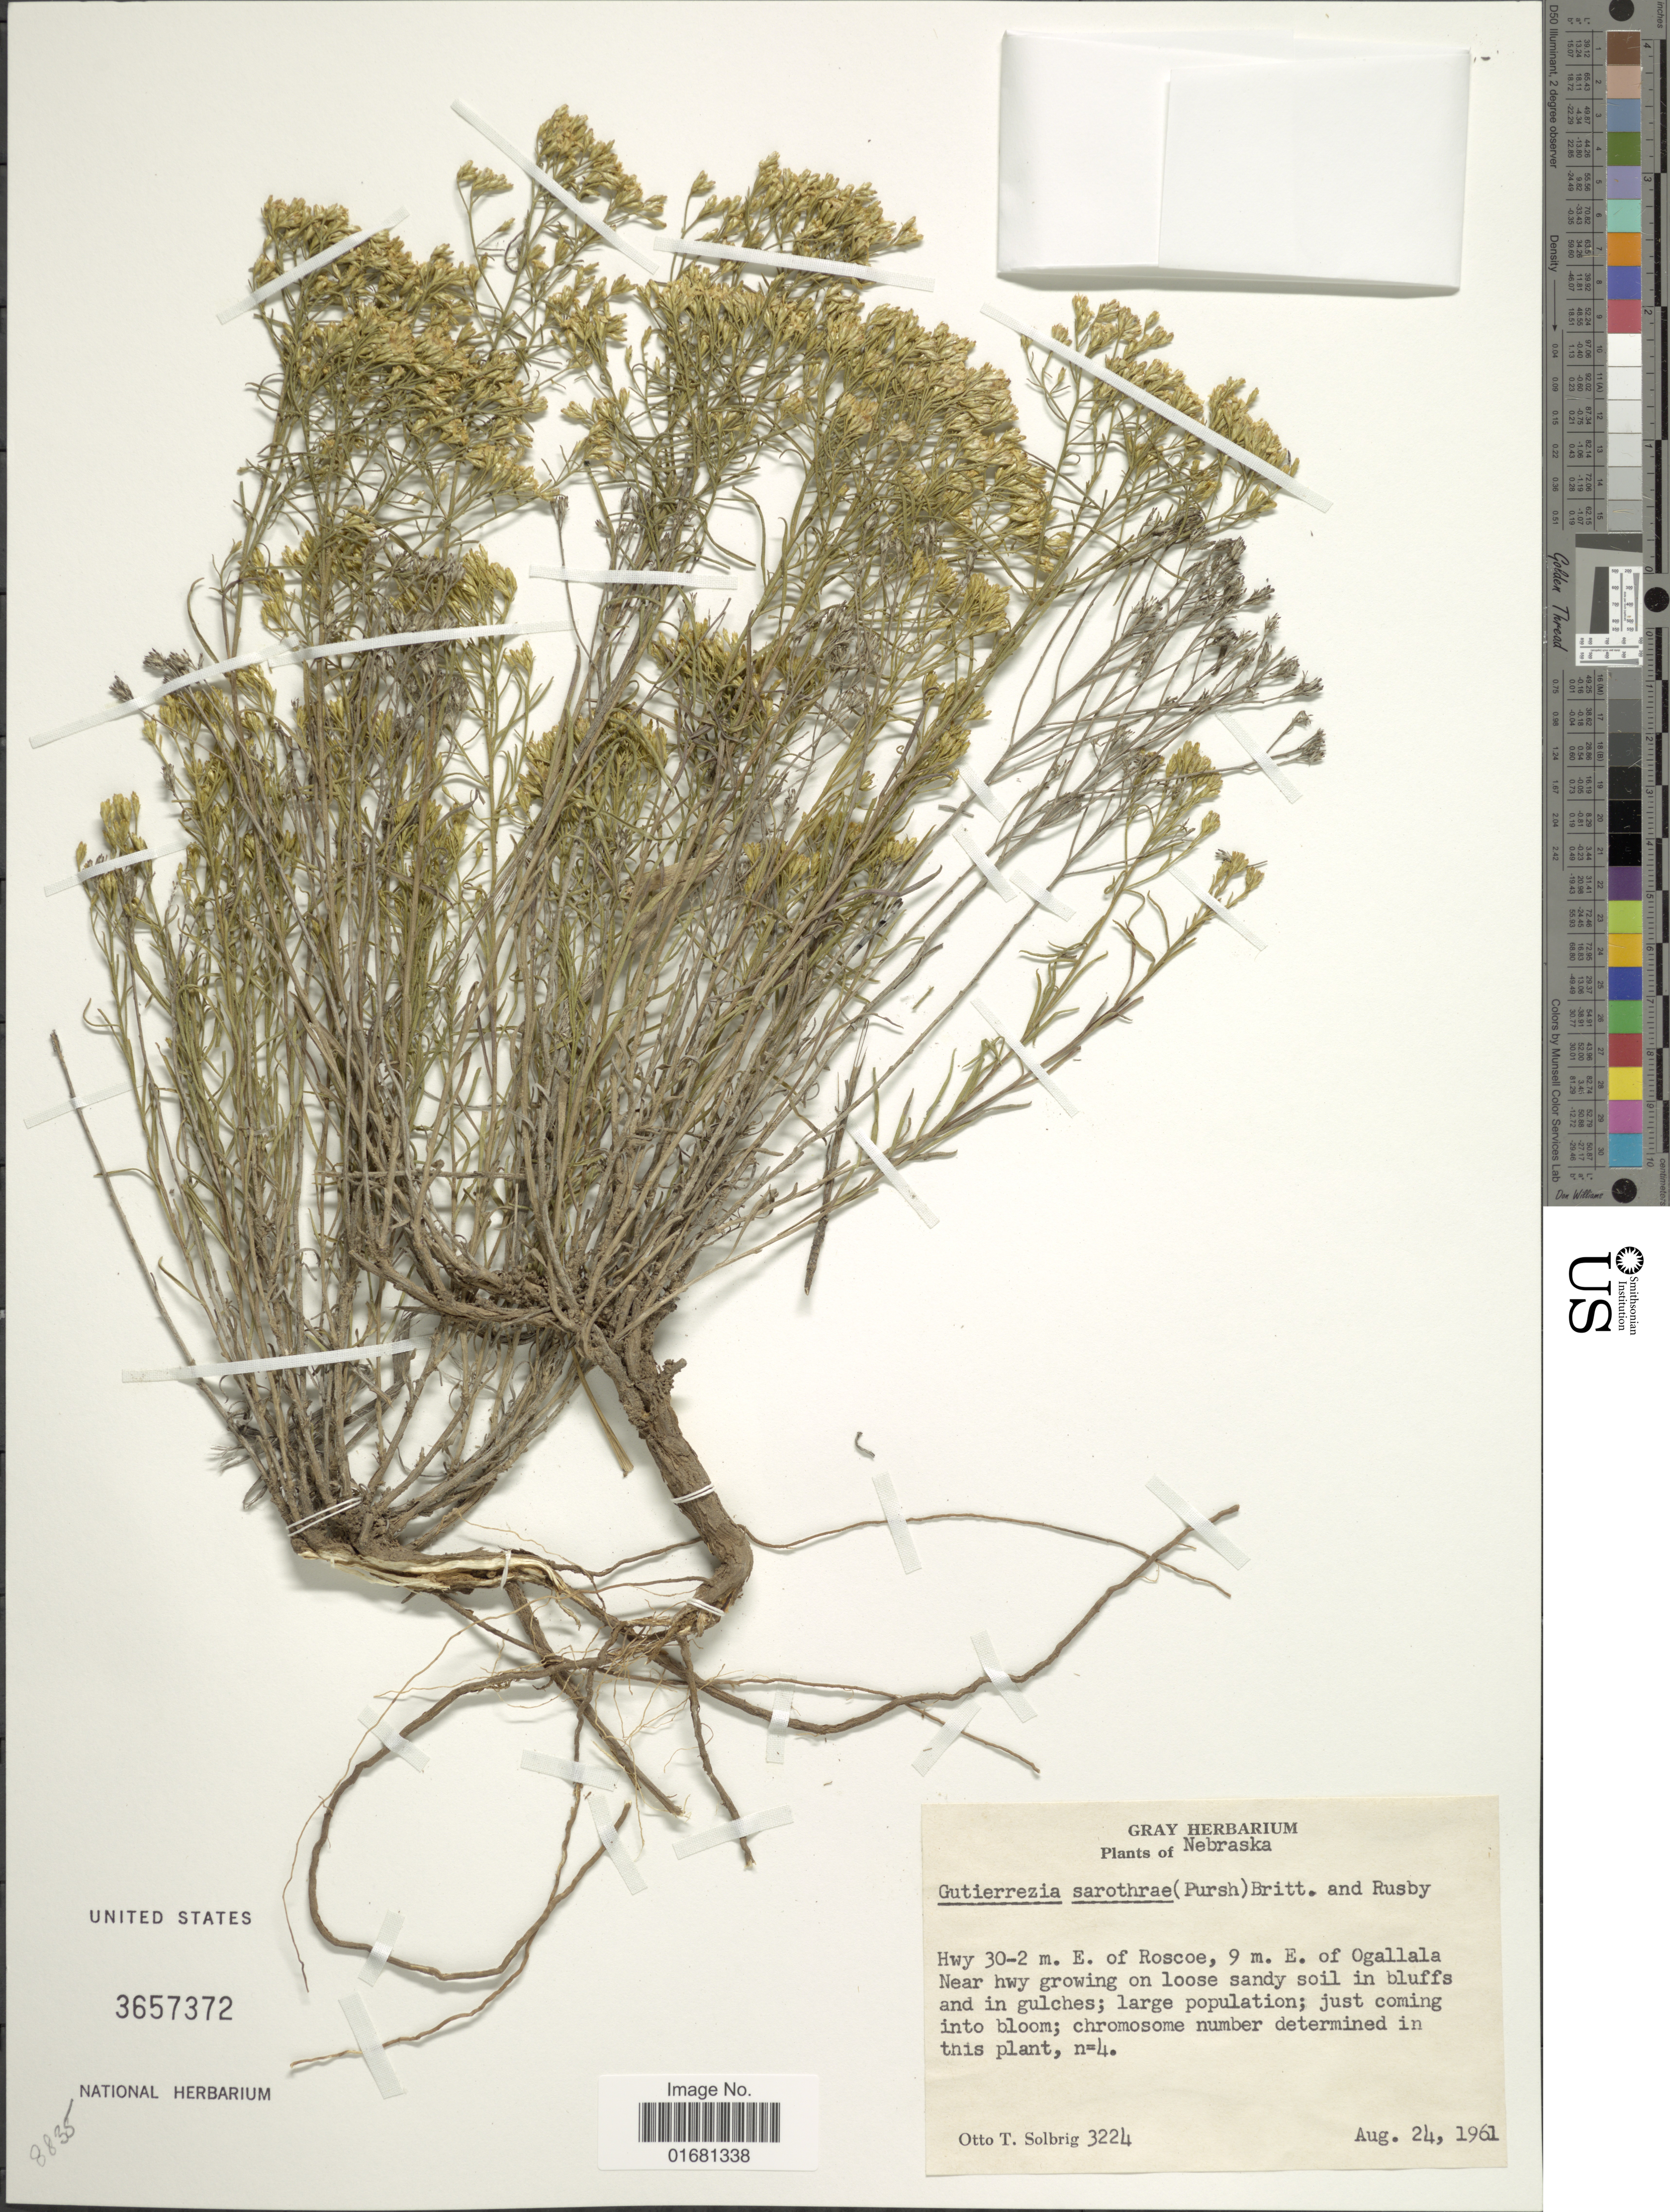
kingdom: Plantae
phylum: Tracheophyta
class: Magnoliopsida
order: Asterales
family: Asteraceae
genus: Gutierrezia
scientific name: Gutierrezia sarothrae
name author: (Pursh) Britton & Rusby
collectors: O. T. Solbrig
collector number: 3224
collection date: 1961-08-24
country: United States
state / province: Nebraska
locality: Hwy 30-2 m. E. of Roscoe, 9 m, E. of Ogallala. Near hwy growing on loose sandy soil in bluffs and in gulches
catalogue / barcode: US 3657372